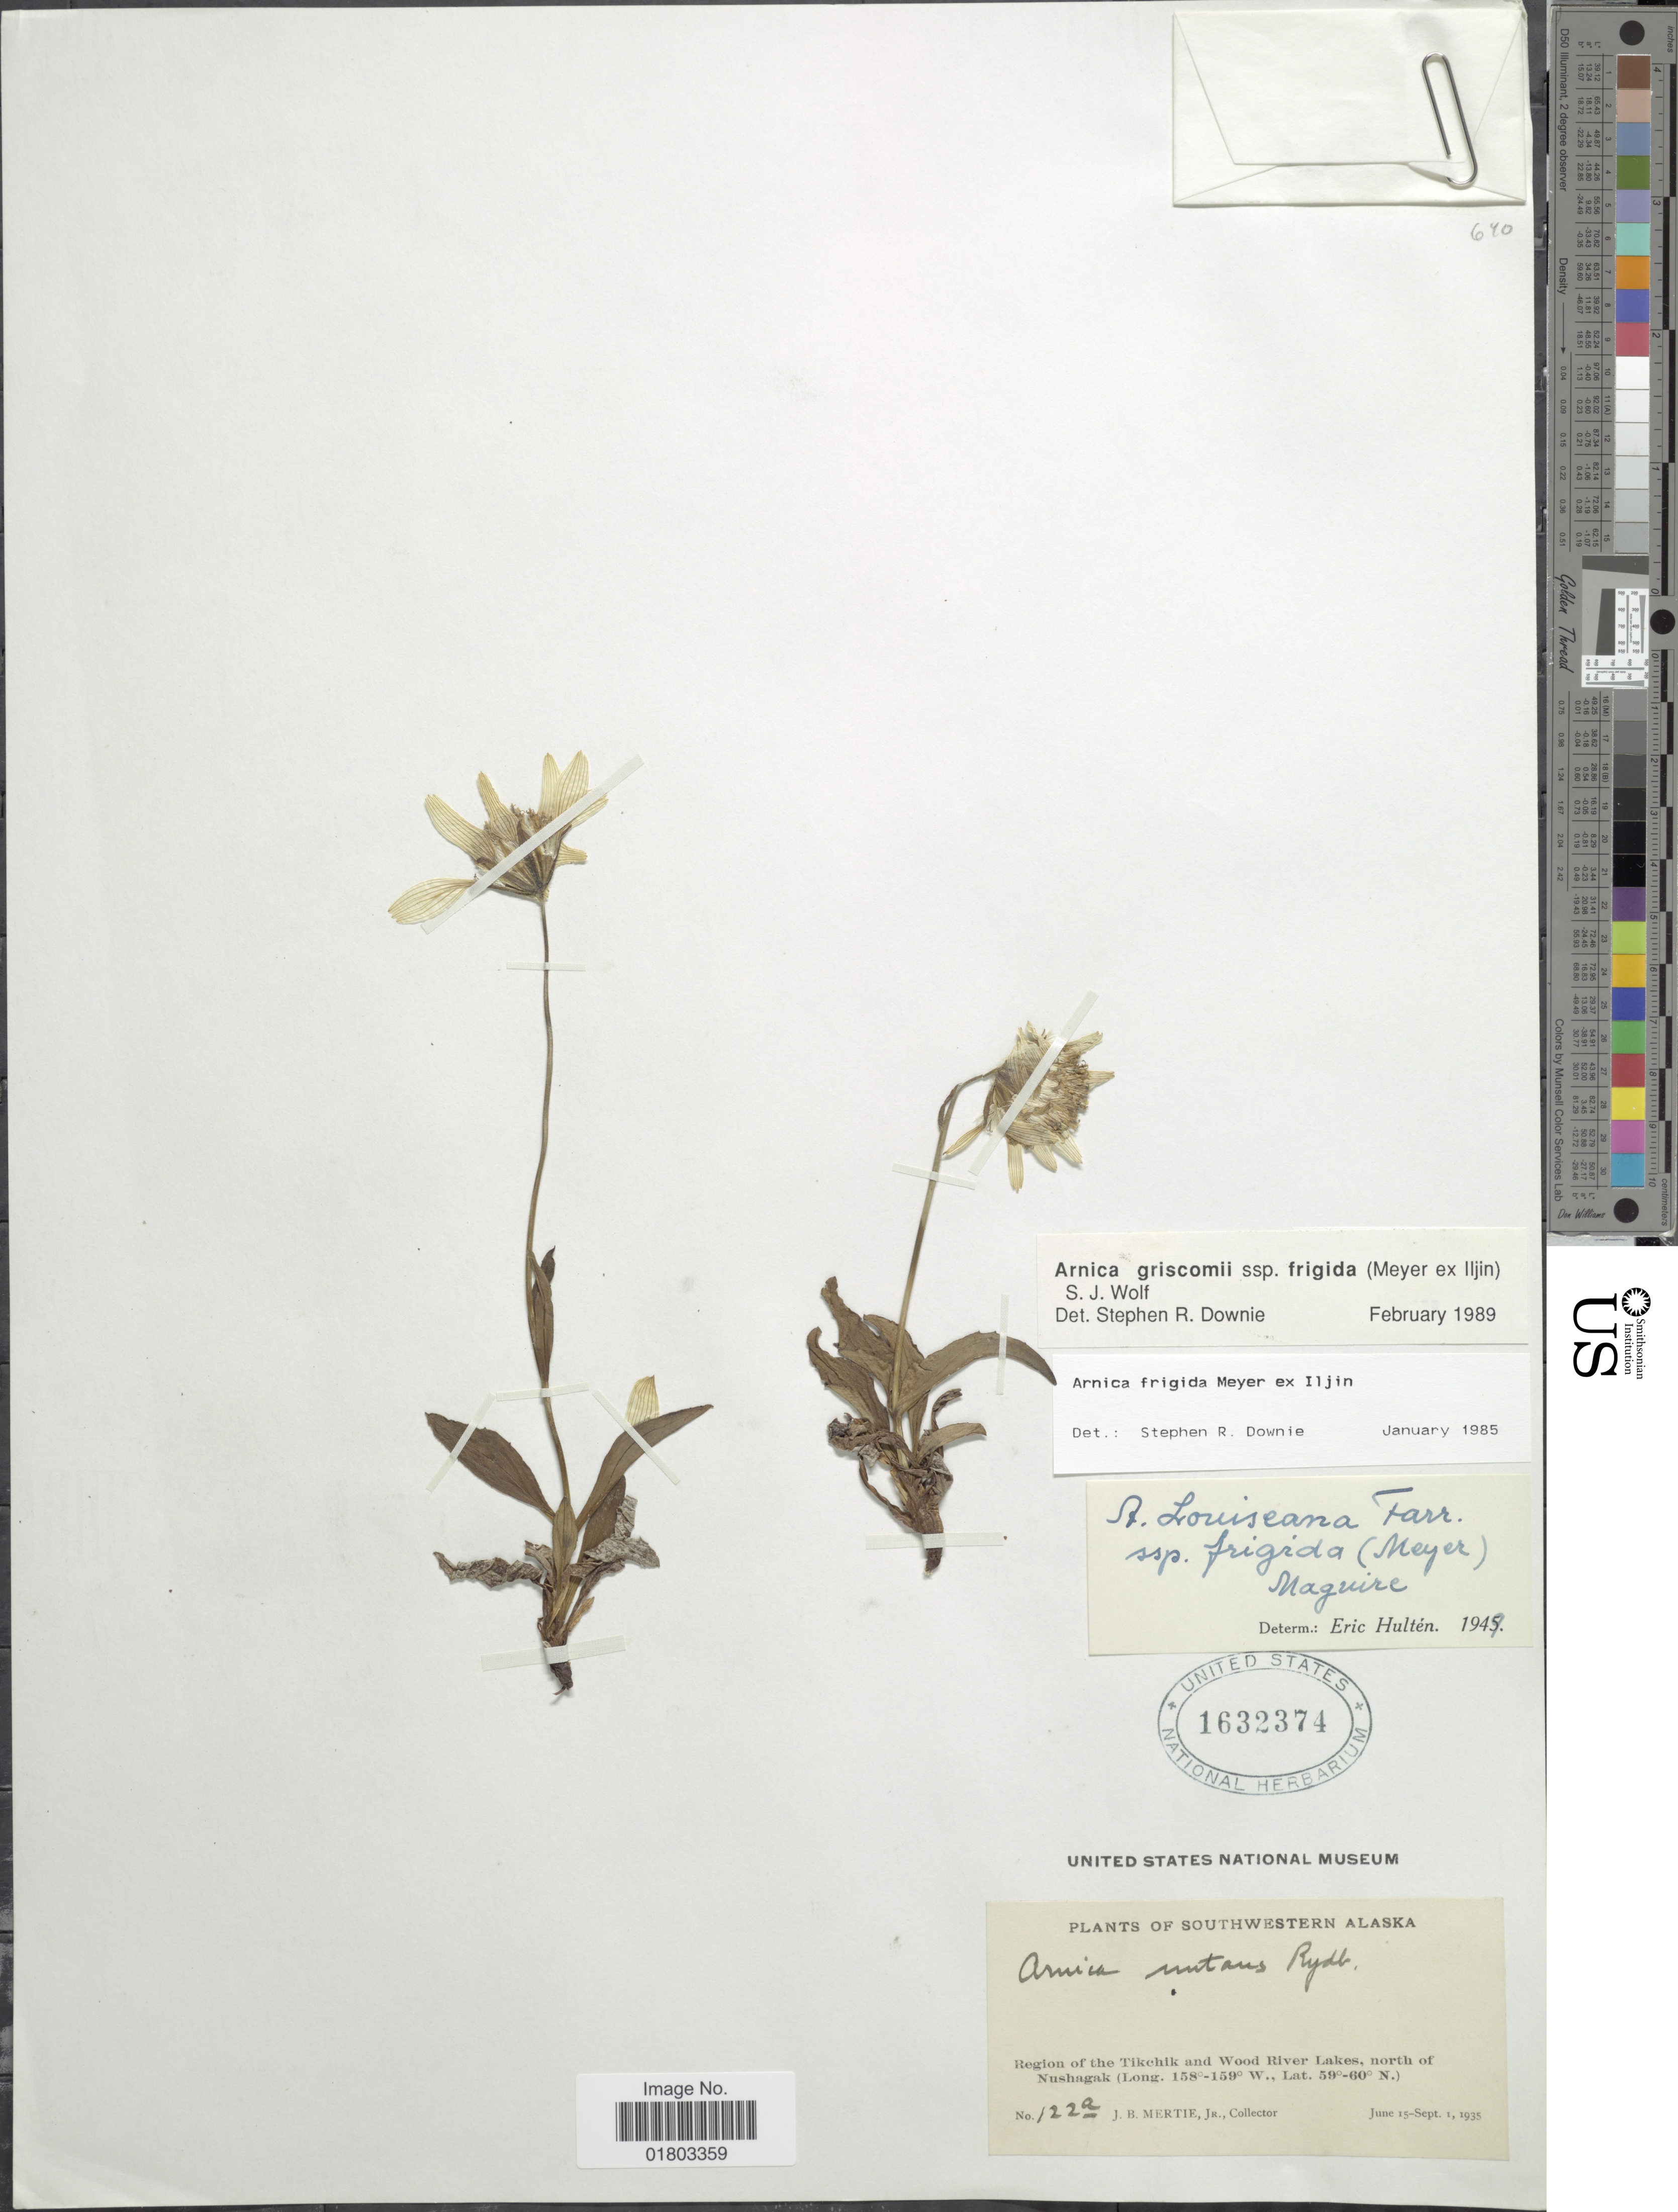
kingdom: Plantae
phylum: Tracheophyta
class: Magnoliopsida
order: Asterales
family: Asteraceae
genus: Arnica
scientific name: Arnica griscomii subsp. frigida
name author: (C.A. Mey. ex Iljin) S.J. Wolf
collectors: J. Mertie Jr.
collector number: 122a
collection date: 1935-06-15/1935-09-01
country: United States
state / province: Alaska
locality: Southwestern Alaska, Region of the Tikchik and Wood River Lakes, north of Nushagak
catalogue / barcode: US 1632374